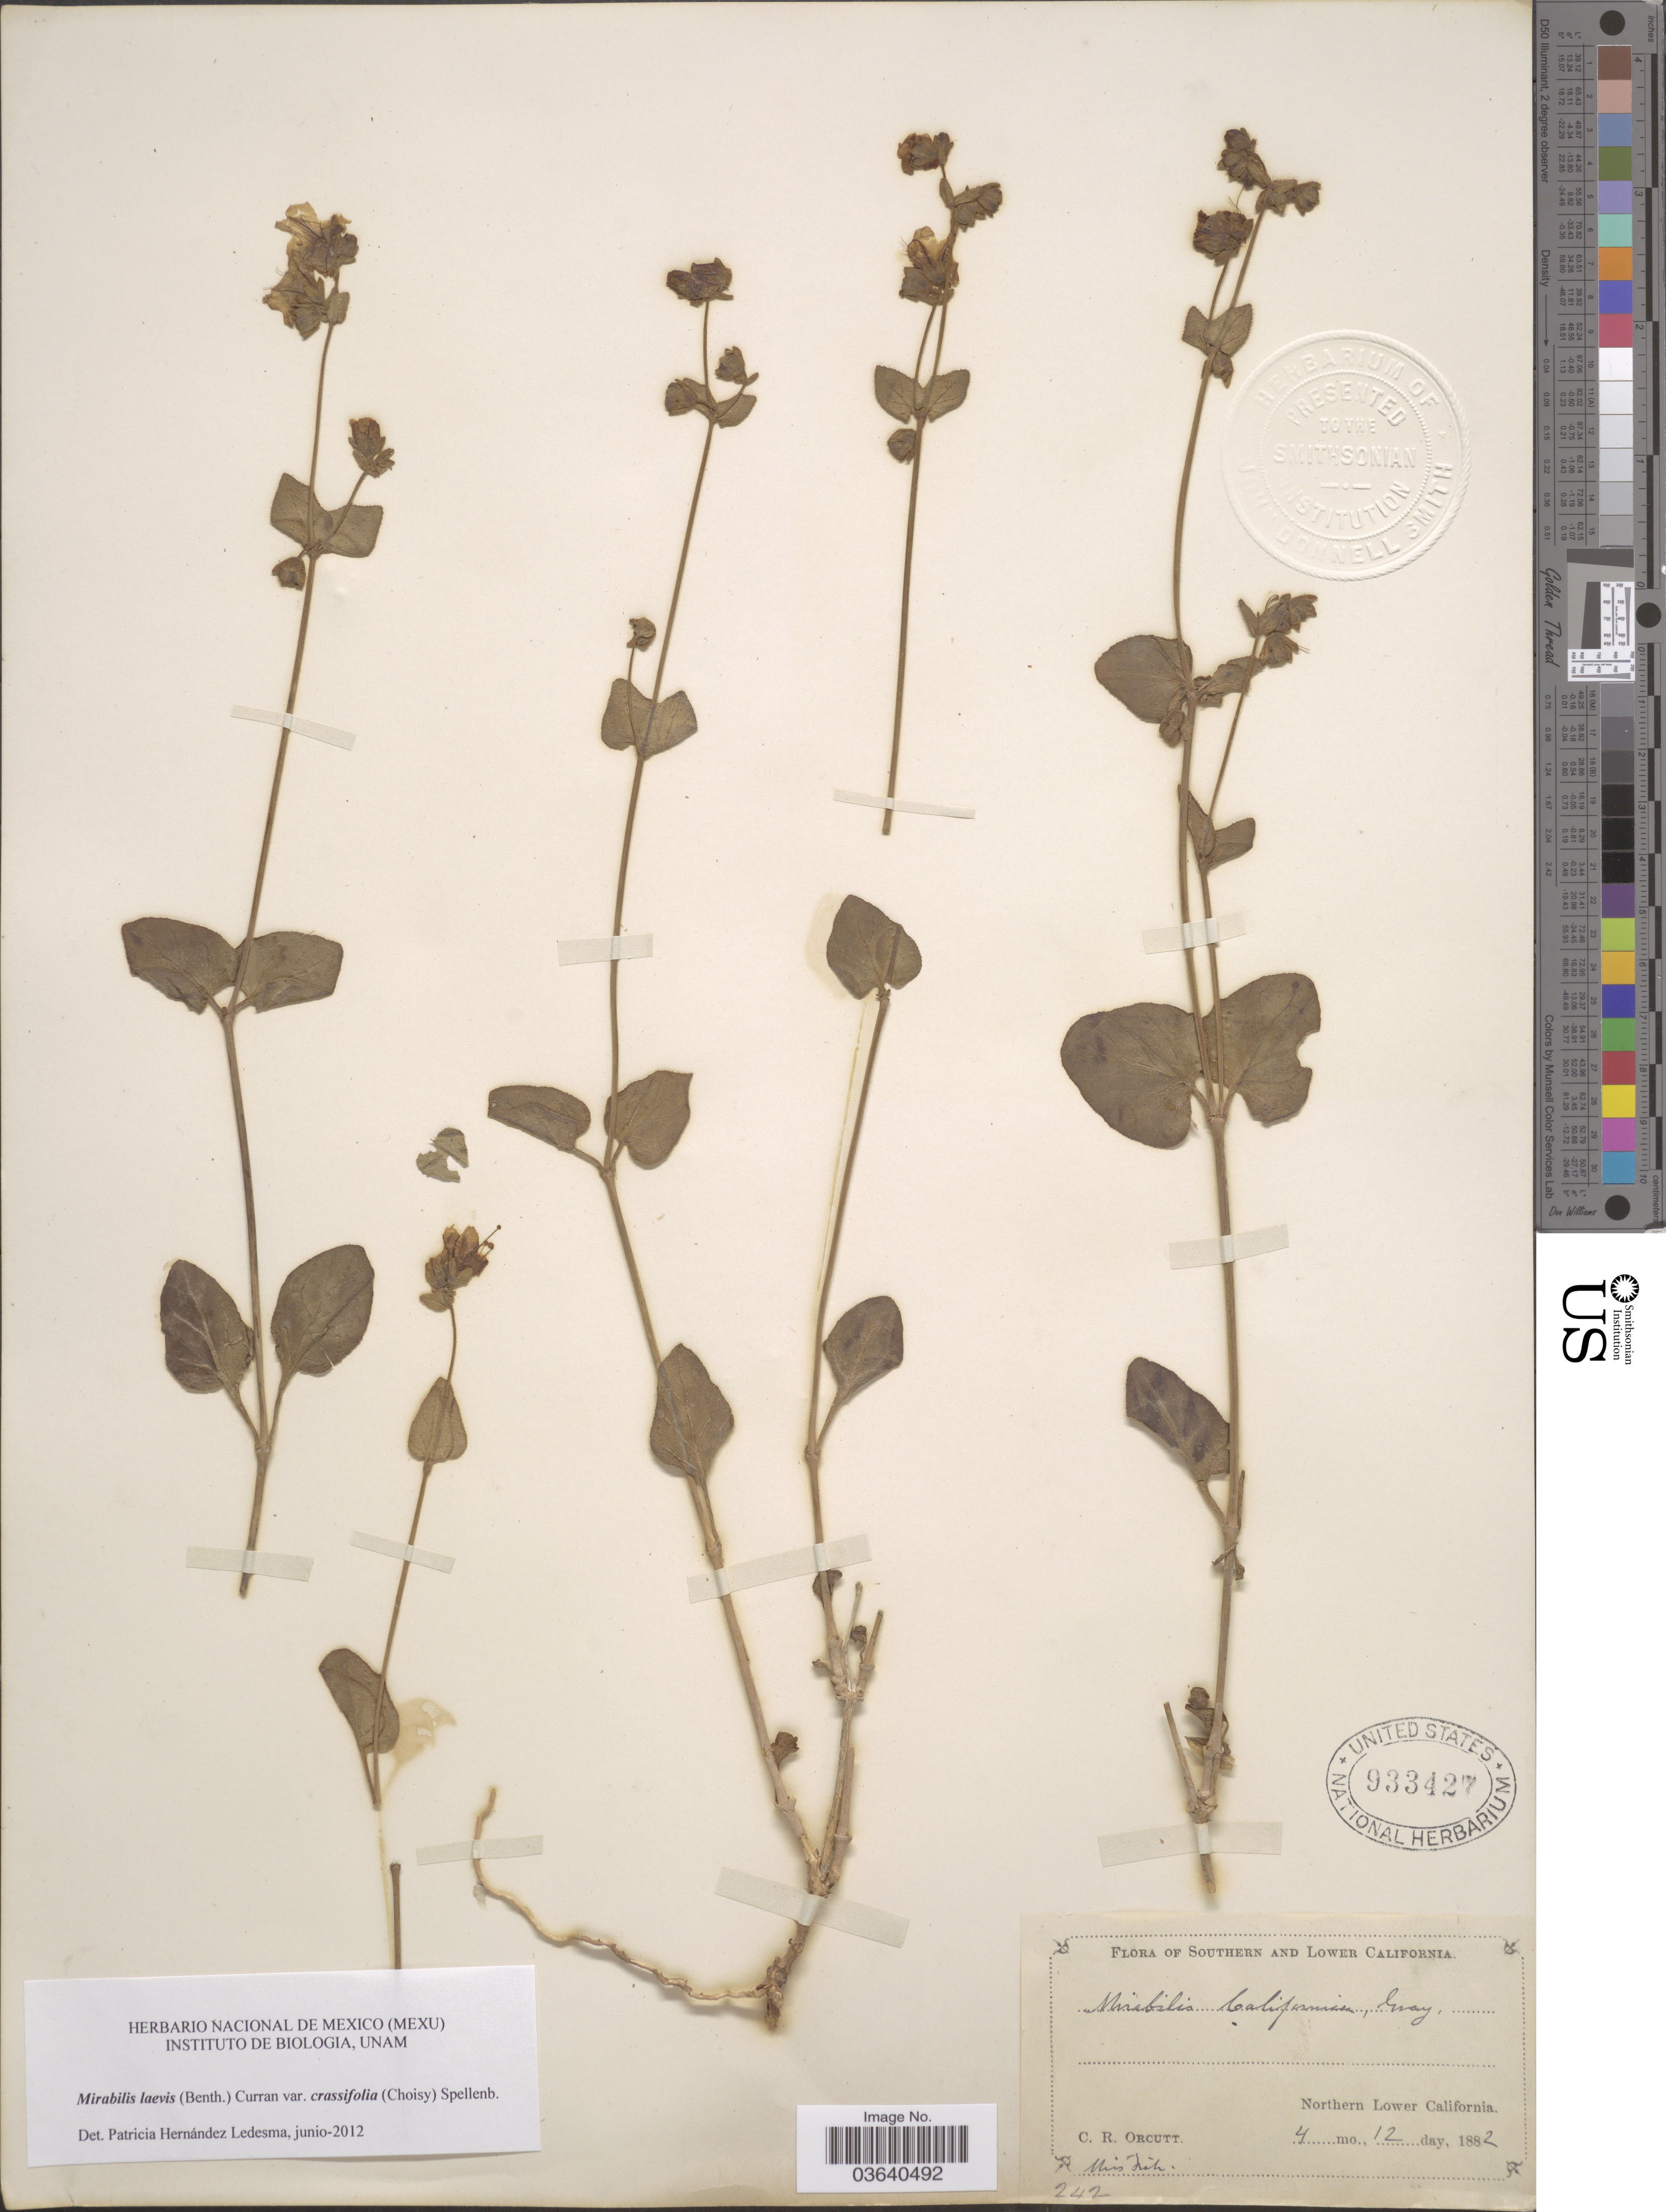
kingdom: Plantae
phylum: Tracheophyta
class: Magnoliopsida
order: Caryophyllales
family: Nyctaginaceae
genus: Mirabilis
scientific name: Mirabilis laevis var. crassifolia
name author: (Choisy) Spellenb.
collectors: C. R. Orcutt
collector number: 242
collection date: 1882-04-12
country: Mexico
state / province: Baja California Norte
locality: Lower California. Northern Lower California.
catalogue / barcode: US 933427